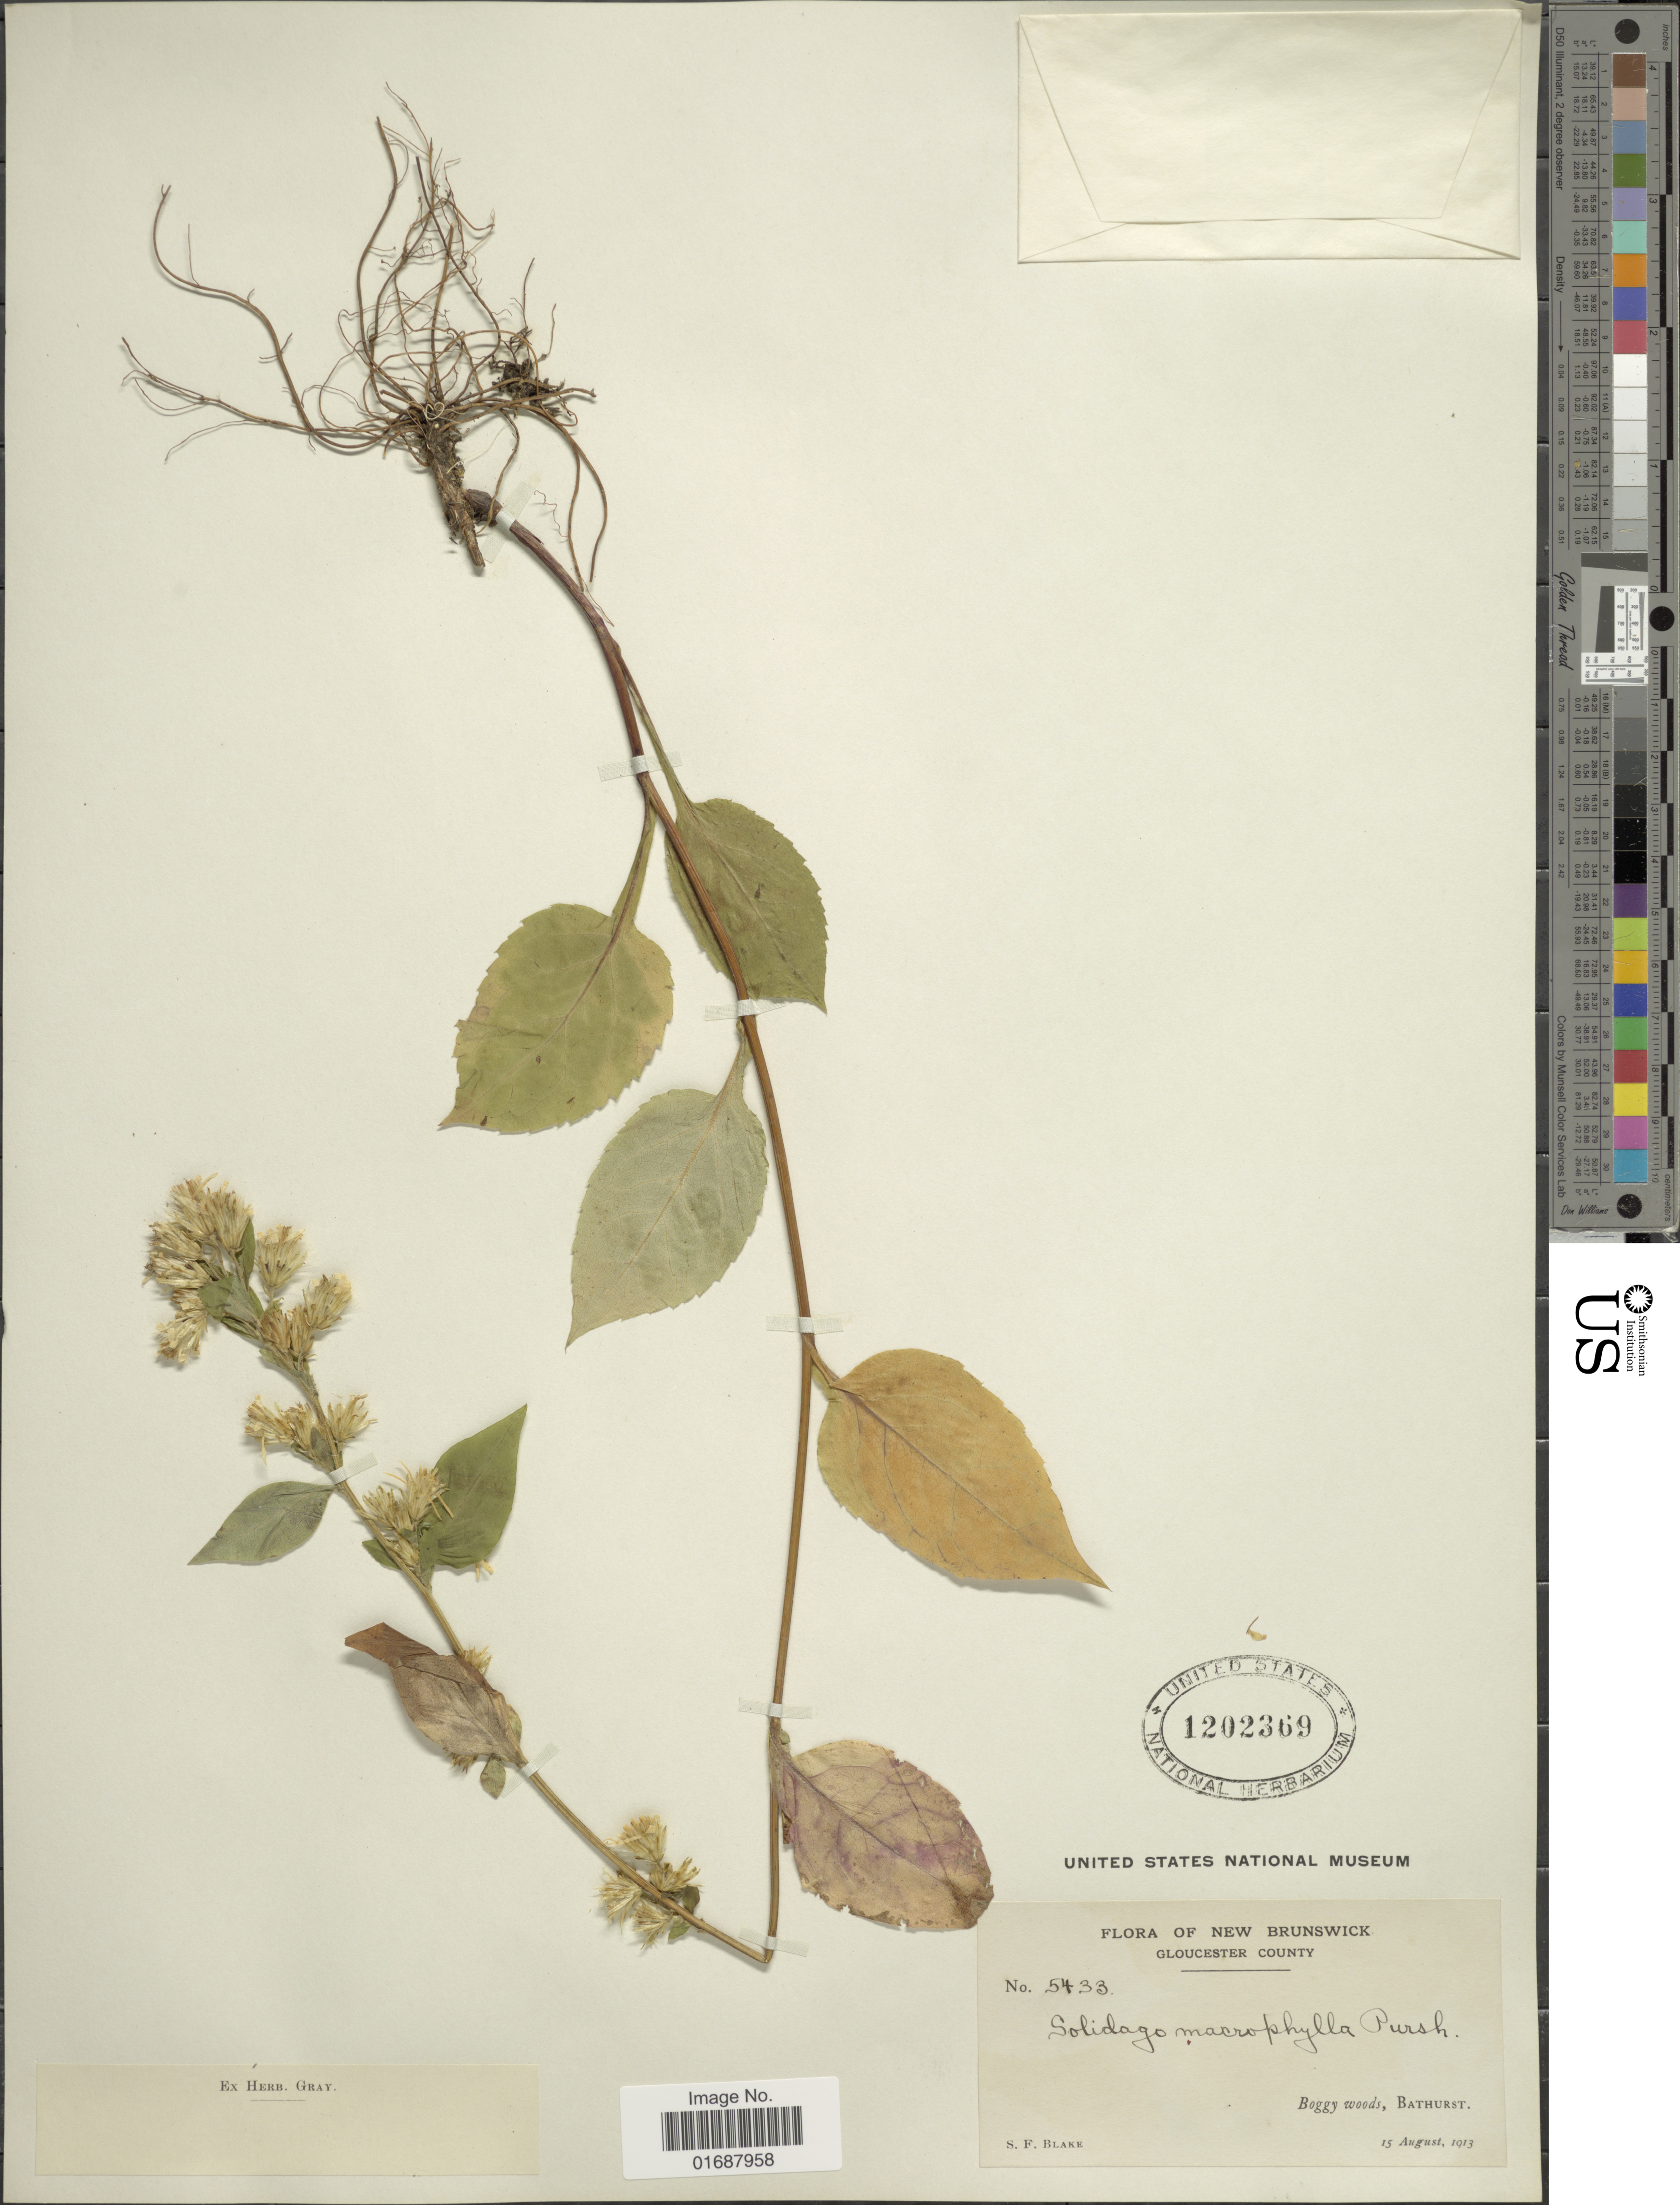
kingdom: Plantae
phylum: Tracheophyta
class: Magnoliopsida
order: Asterales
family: Asteraceae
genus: Solidago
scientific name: Solidago macrophylla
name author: Banks ex Pursh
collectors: S. Blake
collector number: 5433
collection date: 1913-08-15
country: Canada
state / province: New Brunswick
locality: New Brunswick, Gloucester County, Boggy woods, Bathurst.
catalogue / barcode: US 1202369